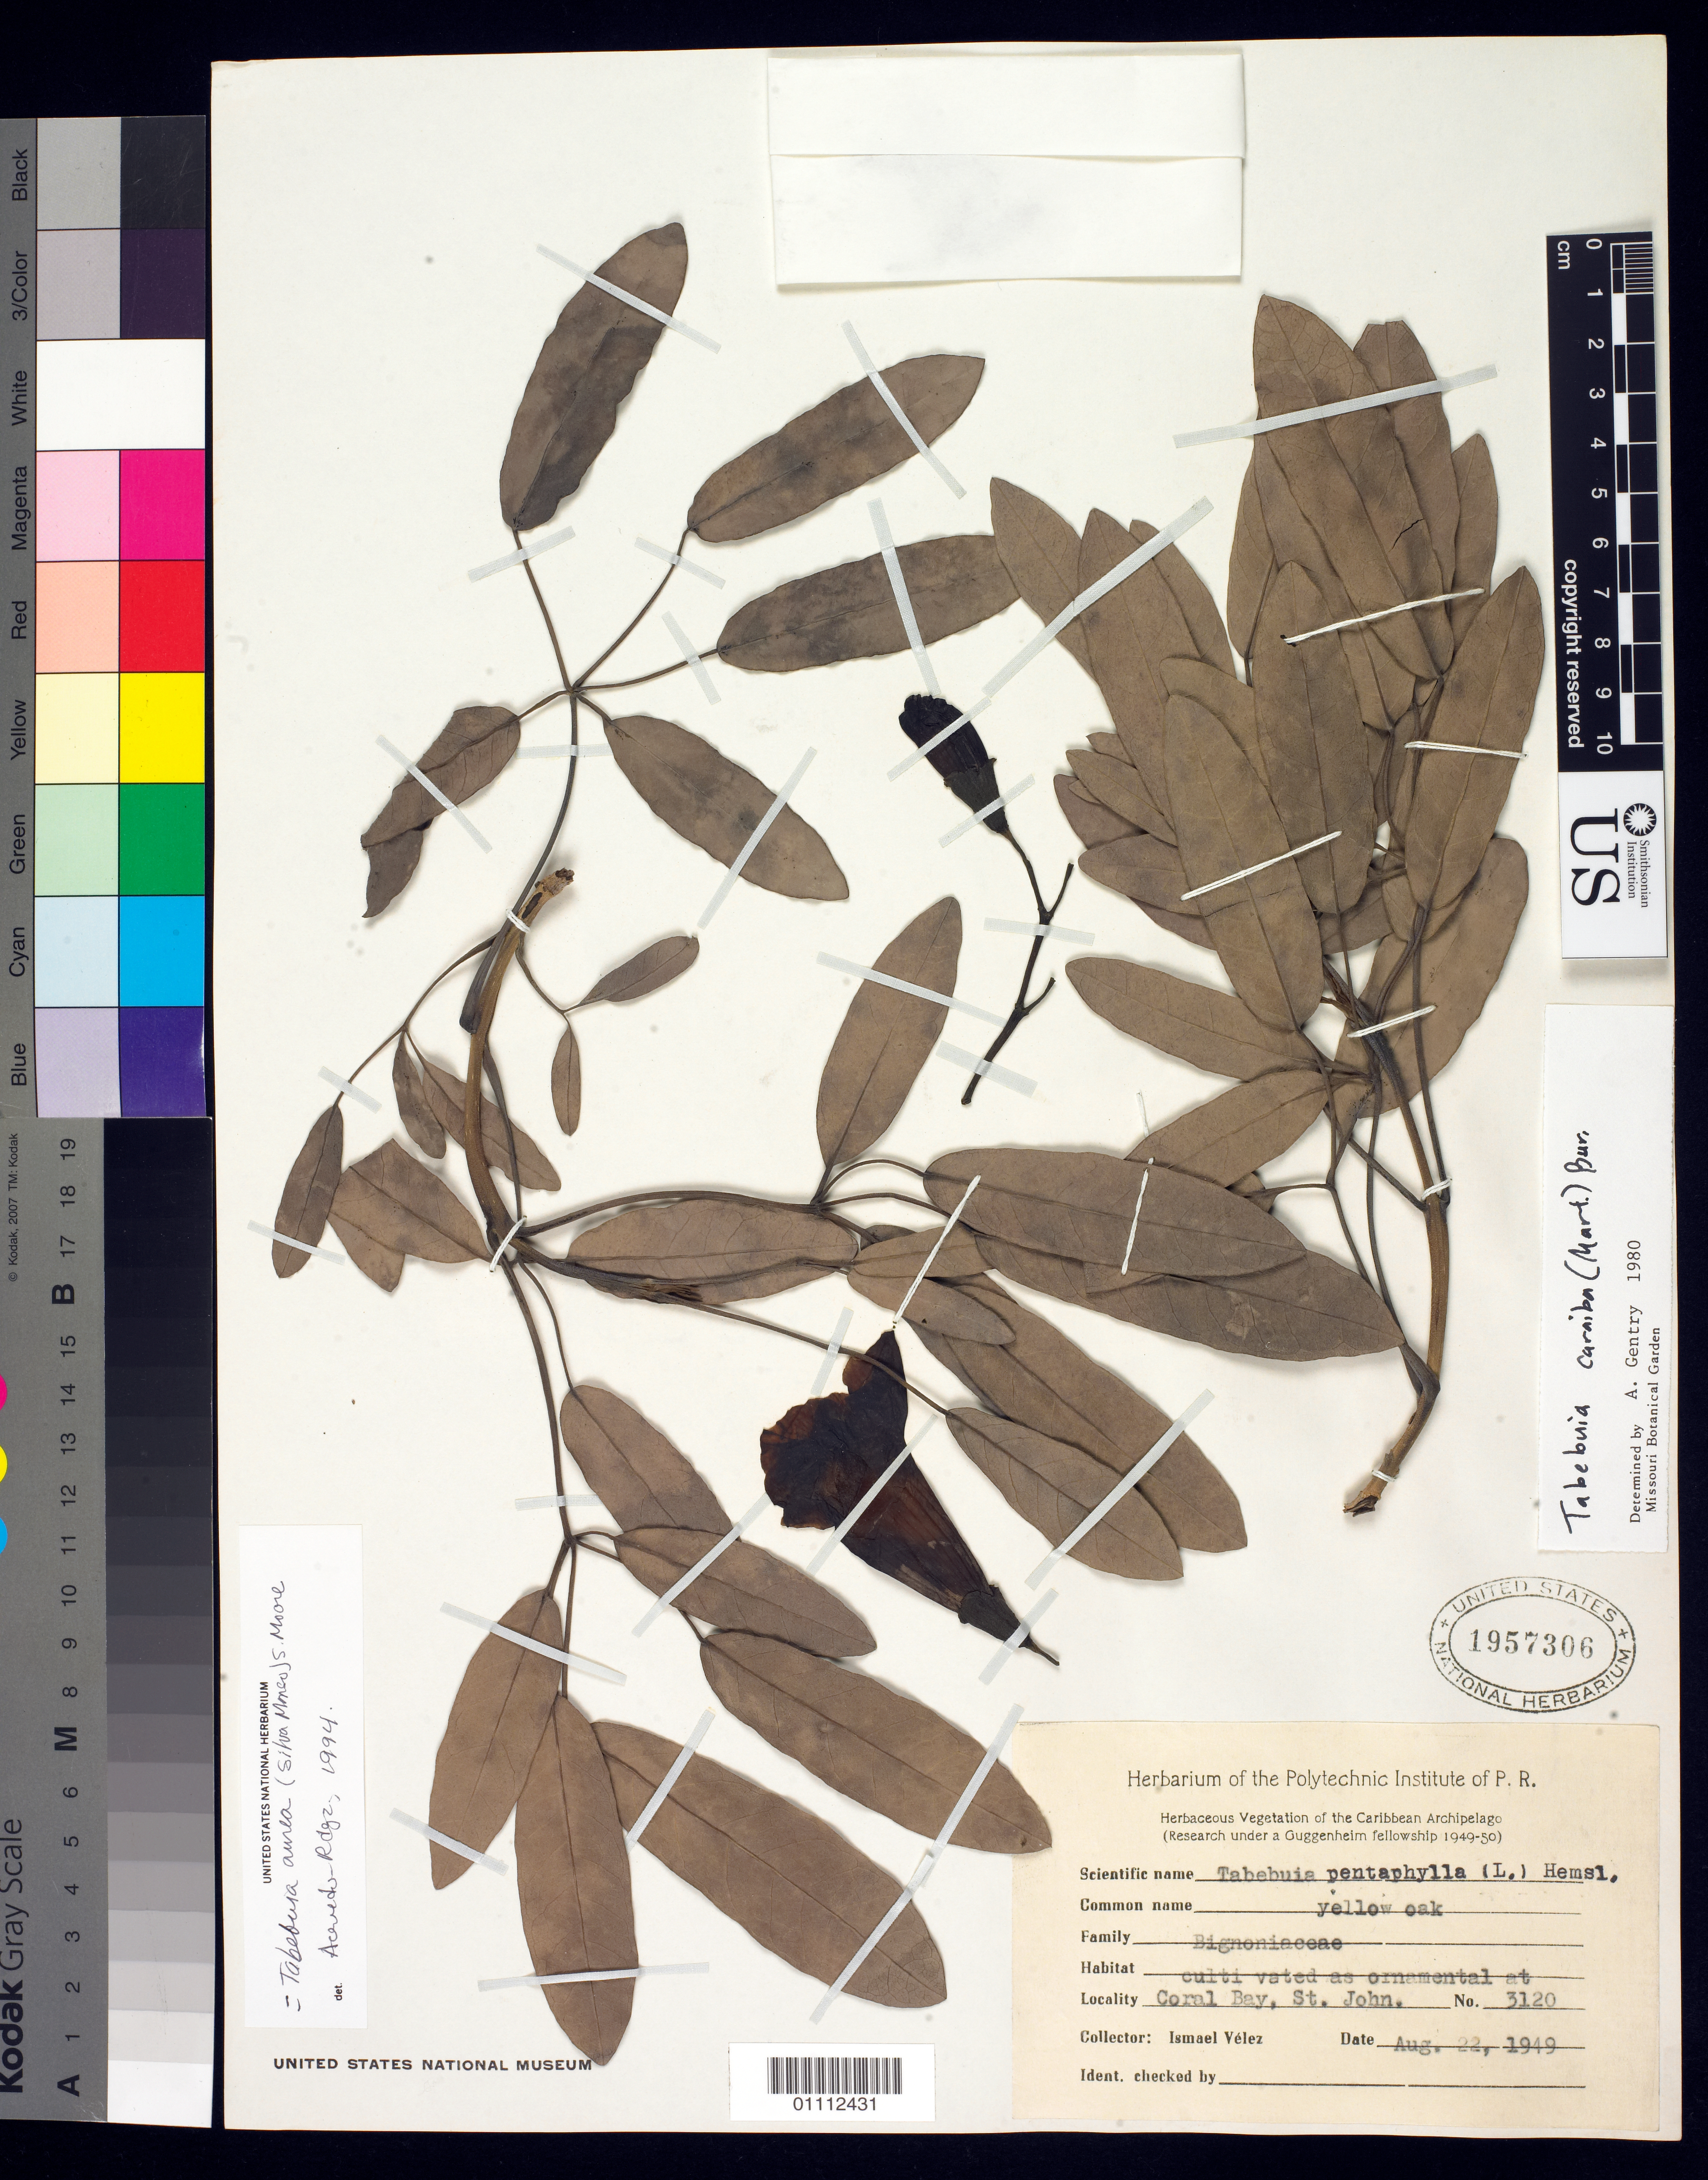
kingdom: Plantae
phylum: Tracheophyta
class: Magnoliopsida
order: Lamiales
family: Bignoniaceae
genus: Tabebuia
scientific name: Tabebuia aurea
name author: (Silva Manso) Benth. & Hook. f. ex S. Moore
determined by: Acevedo-Rodríguez, P., (BOT), Smithsonian Institution - National Museum of Natural History (UNITED STATES)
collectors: I. Vélez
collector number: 3120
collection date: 1949-08-22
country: U.S. Virgin Islands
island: St. John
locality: Coral Bay.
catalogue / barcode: US 1957306